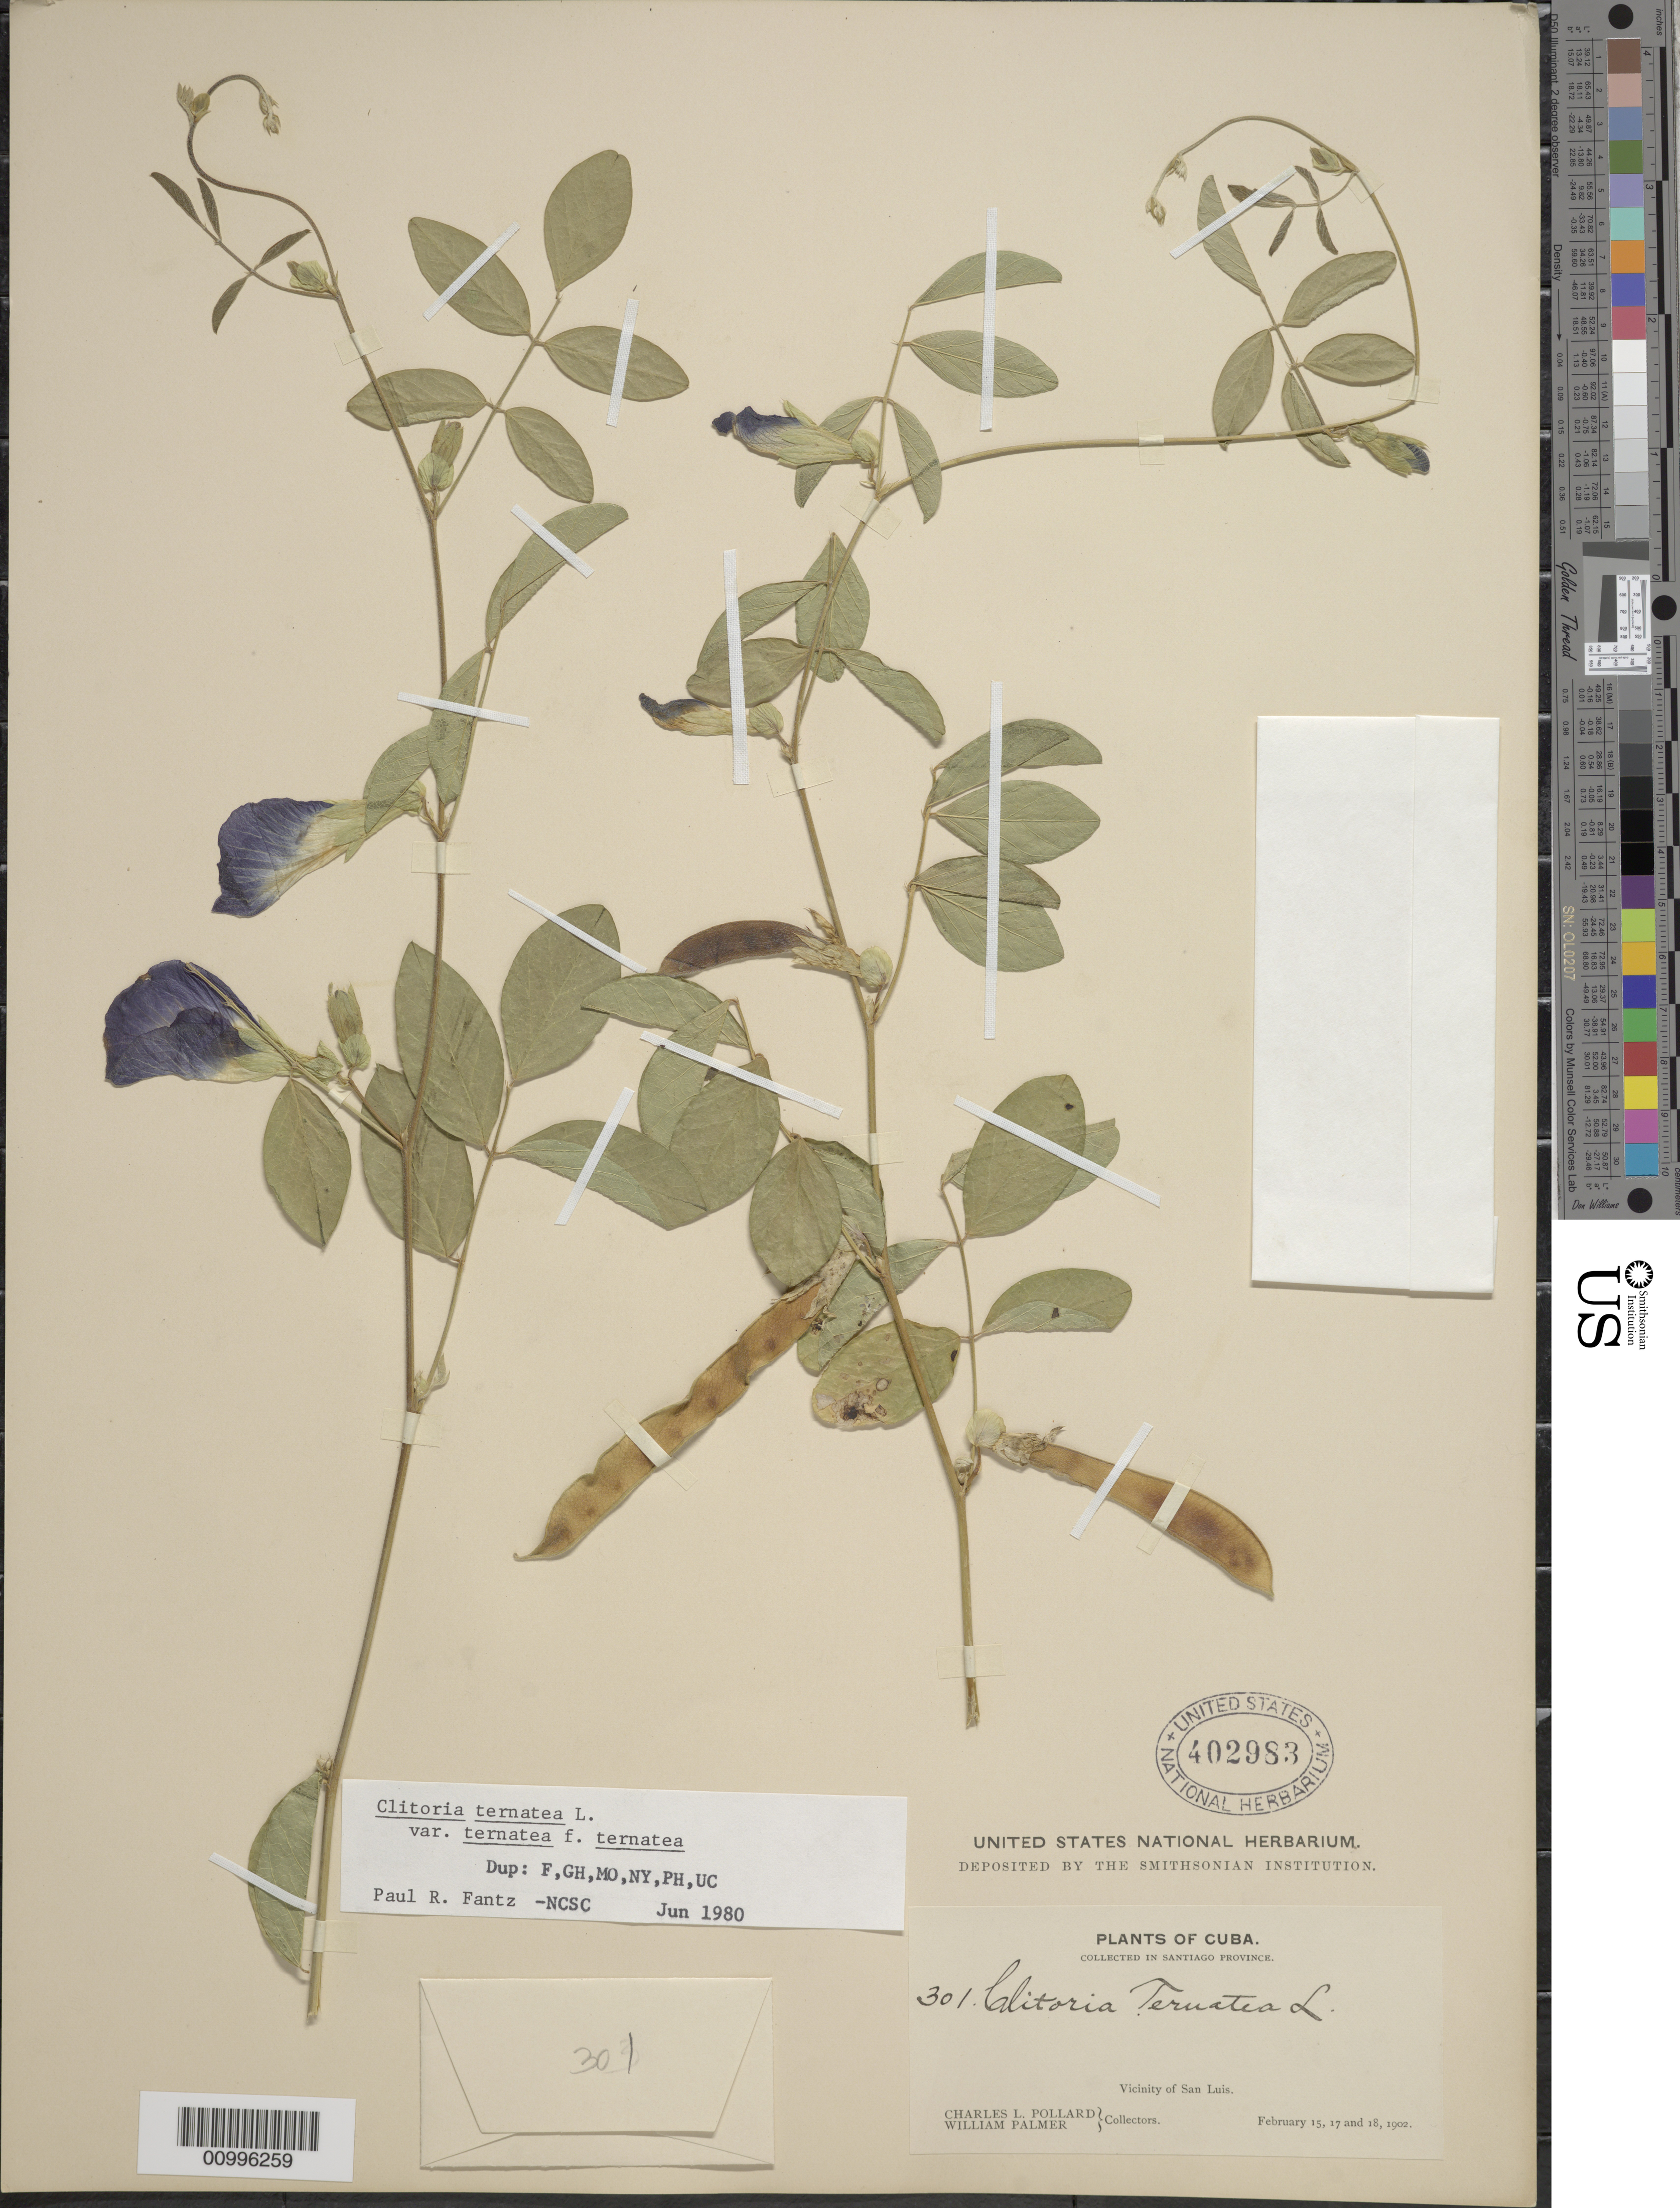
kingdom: Plantae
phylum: Tracheophyta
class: Magnoliopsida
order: Fabales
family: Fabaceae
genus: Clitoria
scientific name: Clitoria ternatea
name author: L.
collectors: C. L. Pollard & W. Palmer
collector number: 301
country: Cuba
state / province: Santiago de Cuba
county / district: Santiago De Cuba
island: Cuba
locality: Vicinity of San Luis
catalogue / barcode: US 402983